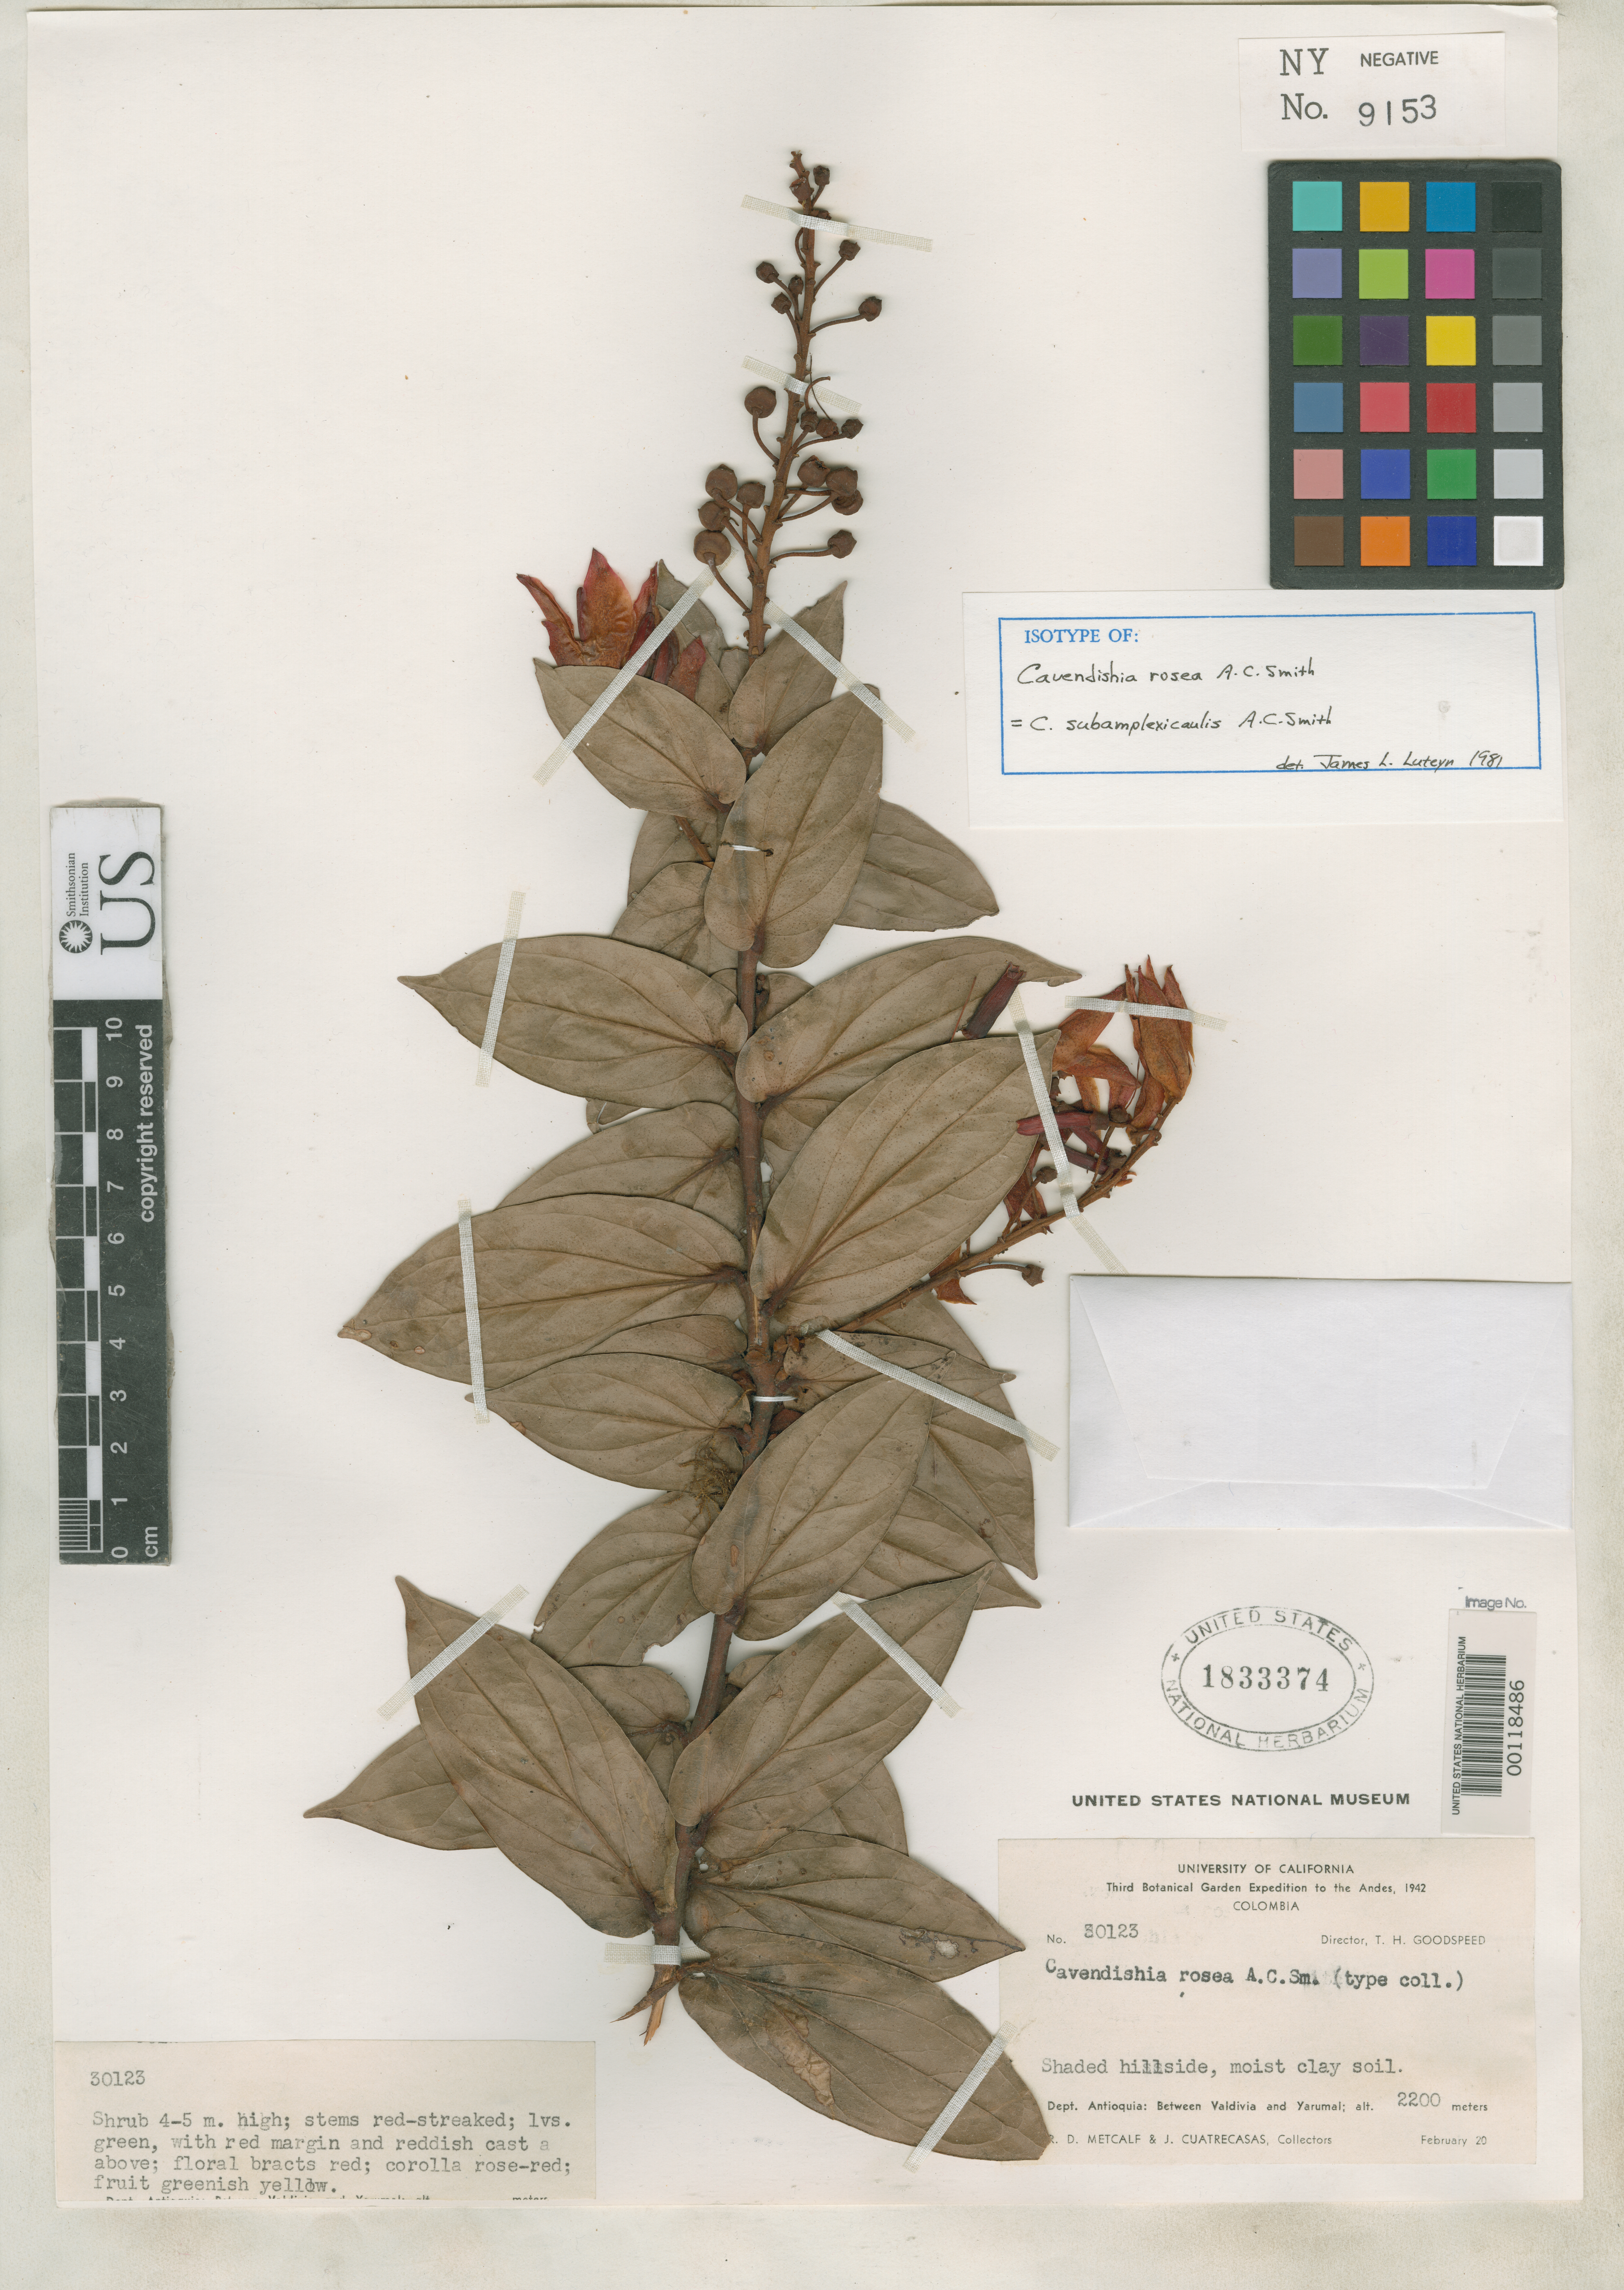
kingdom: Plantae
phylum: Tracheophyta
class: Magnoliopsida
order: Ericales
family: Ericaceae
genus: Cavendishia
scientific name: Cavendishia rosea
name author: A.C. Sm.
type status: Isotype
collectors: R. D. Metcalf & J. Cuatrecasas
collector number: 30123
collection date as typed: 20 Feb 1942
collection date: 1942-02-20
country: Colombia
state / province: Antioquia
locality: Between Valdivia & Yarumal.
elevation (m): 2200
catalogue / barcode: US 1833374